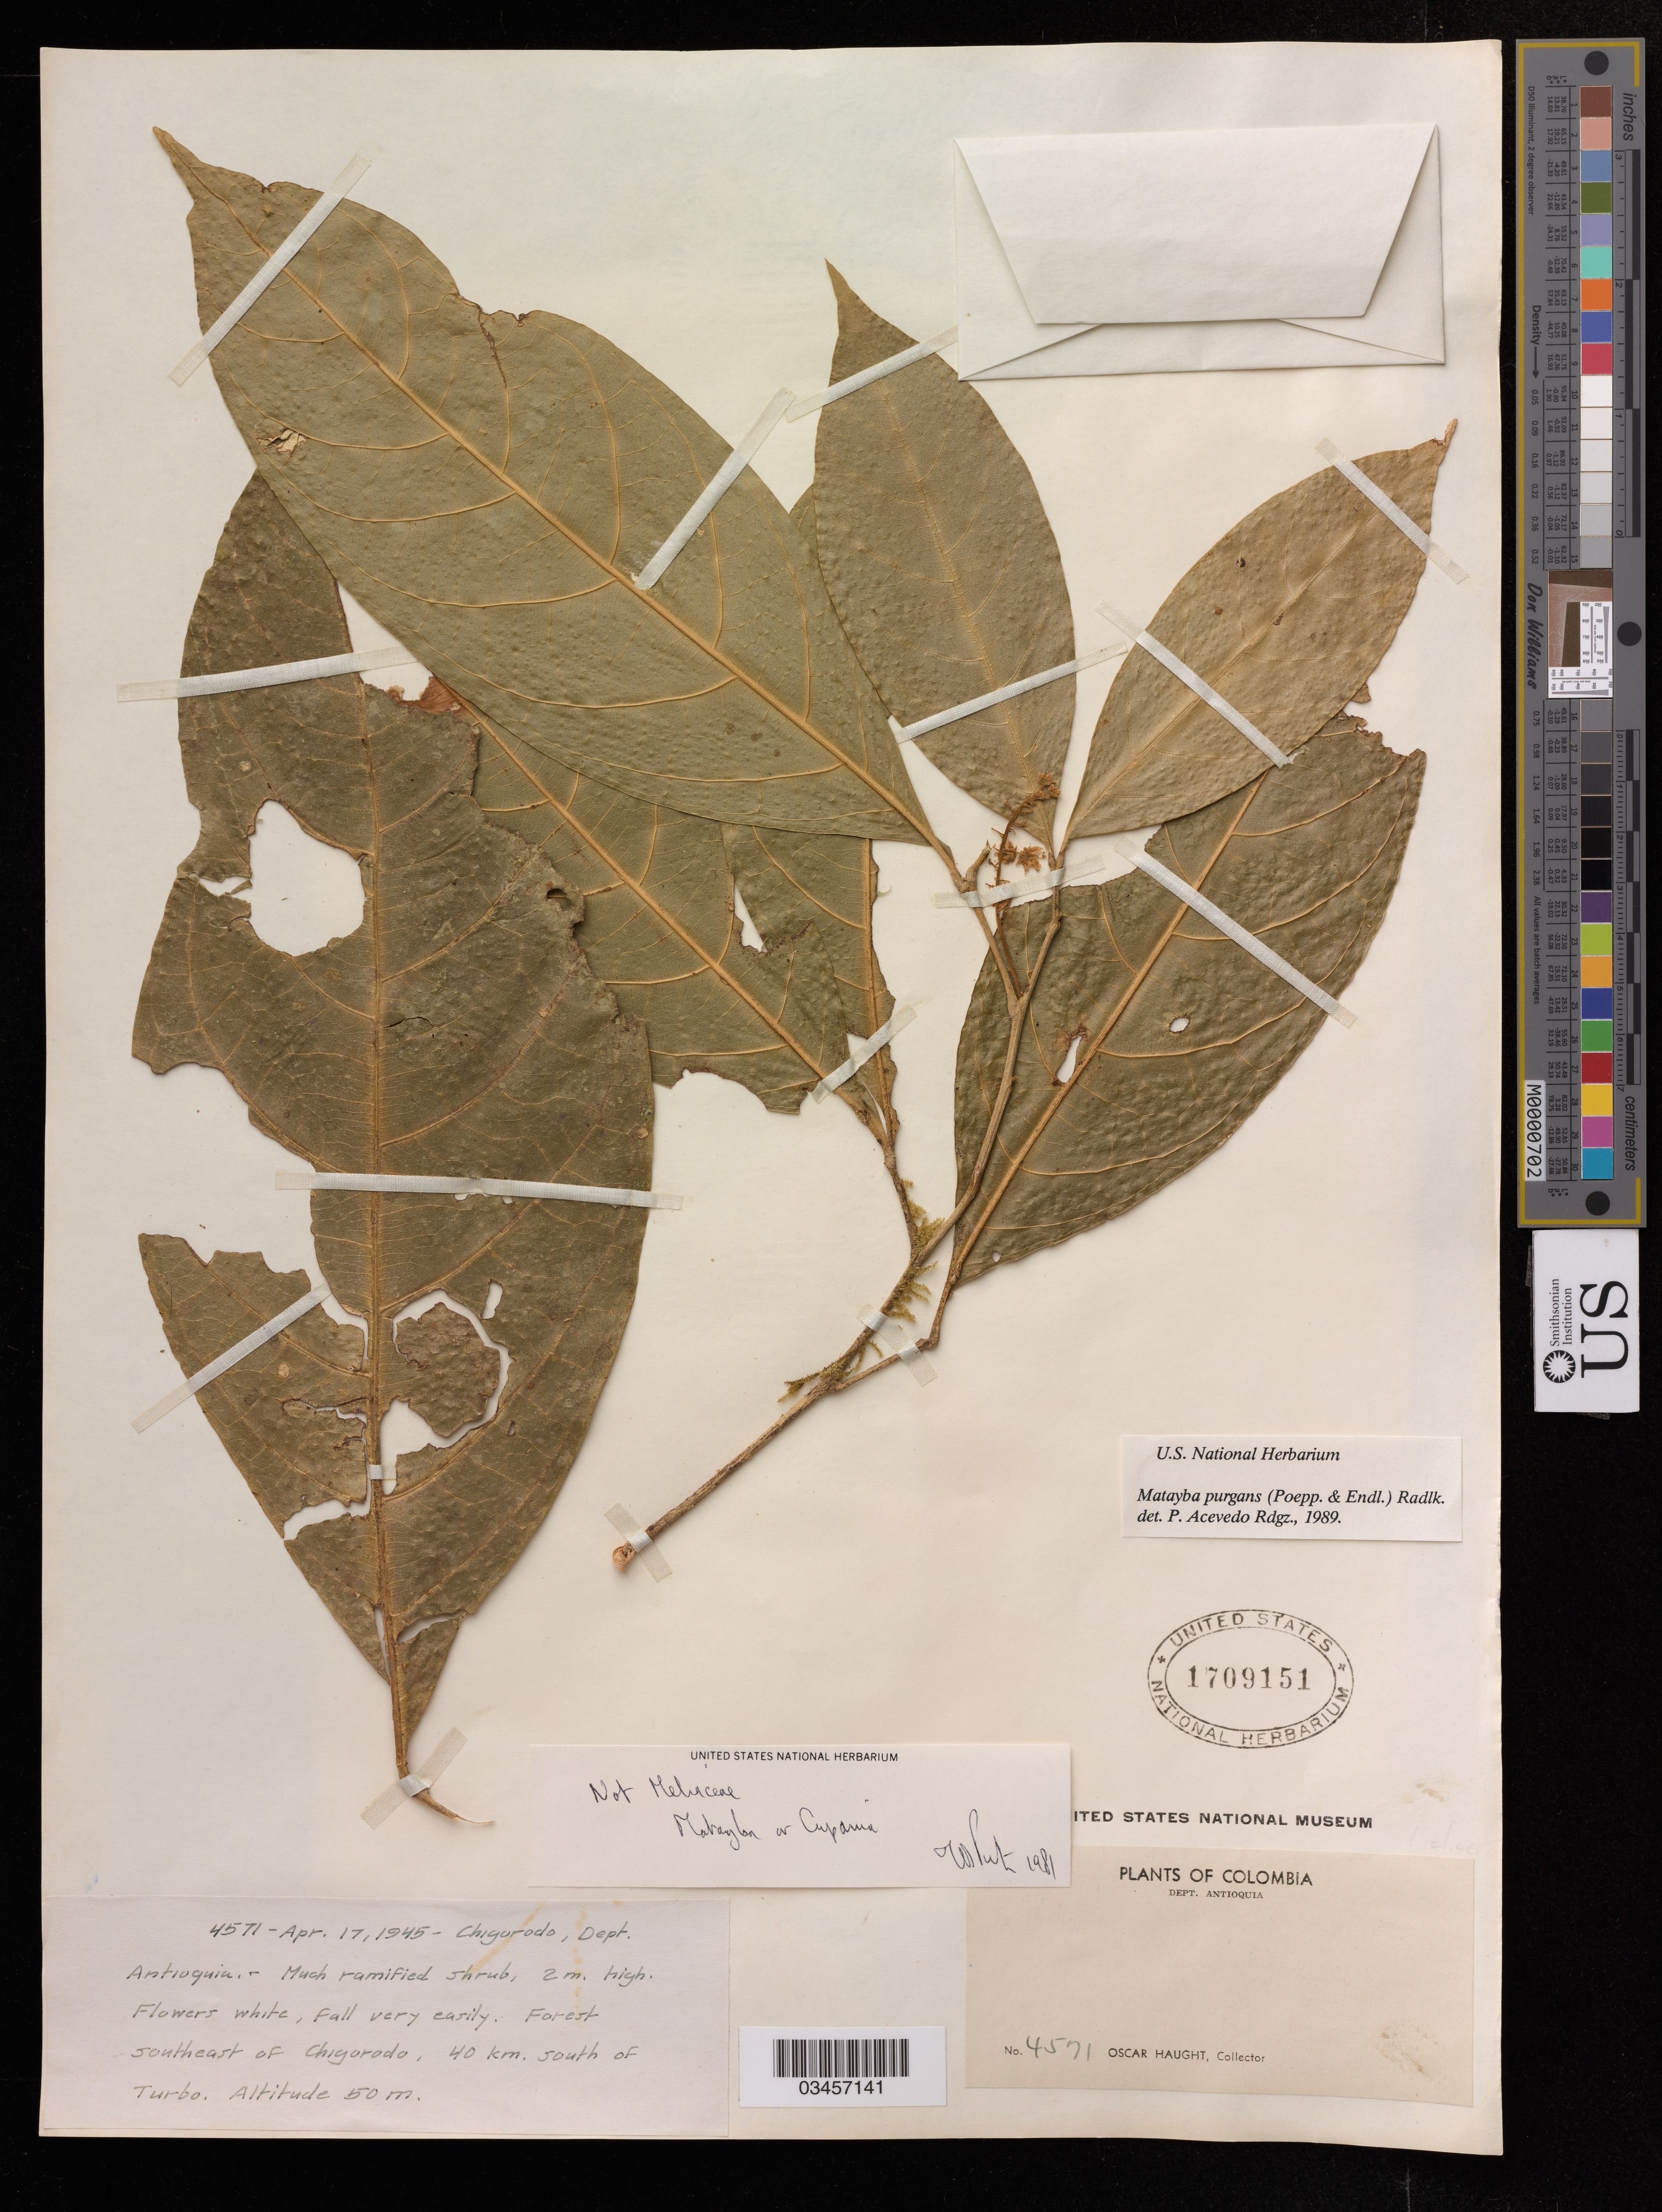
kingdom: Plantae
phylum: Tracheophyta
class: Magnoliopsida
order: Sapindales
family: Sapindaceae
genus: Matayba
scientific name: Matayba purgans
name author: (Poepp.) Radlk.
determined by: Acevedo-Rodriguez, P., (US), Smithsonian Institution - National Museum of Natural History (UNITED STATES)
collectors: O. L. Haught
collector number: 4571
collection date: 1945-04-17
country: Colombia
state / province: Antioquia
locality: Chigorodo. Forest SE of Chigurodo, 40 km S of Turbo.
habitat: Forest.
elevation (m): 50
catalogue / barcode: US 1709151